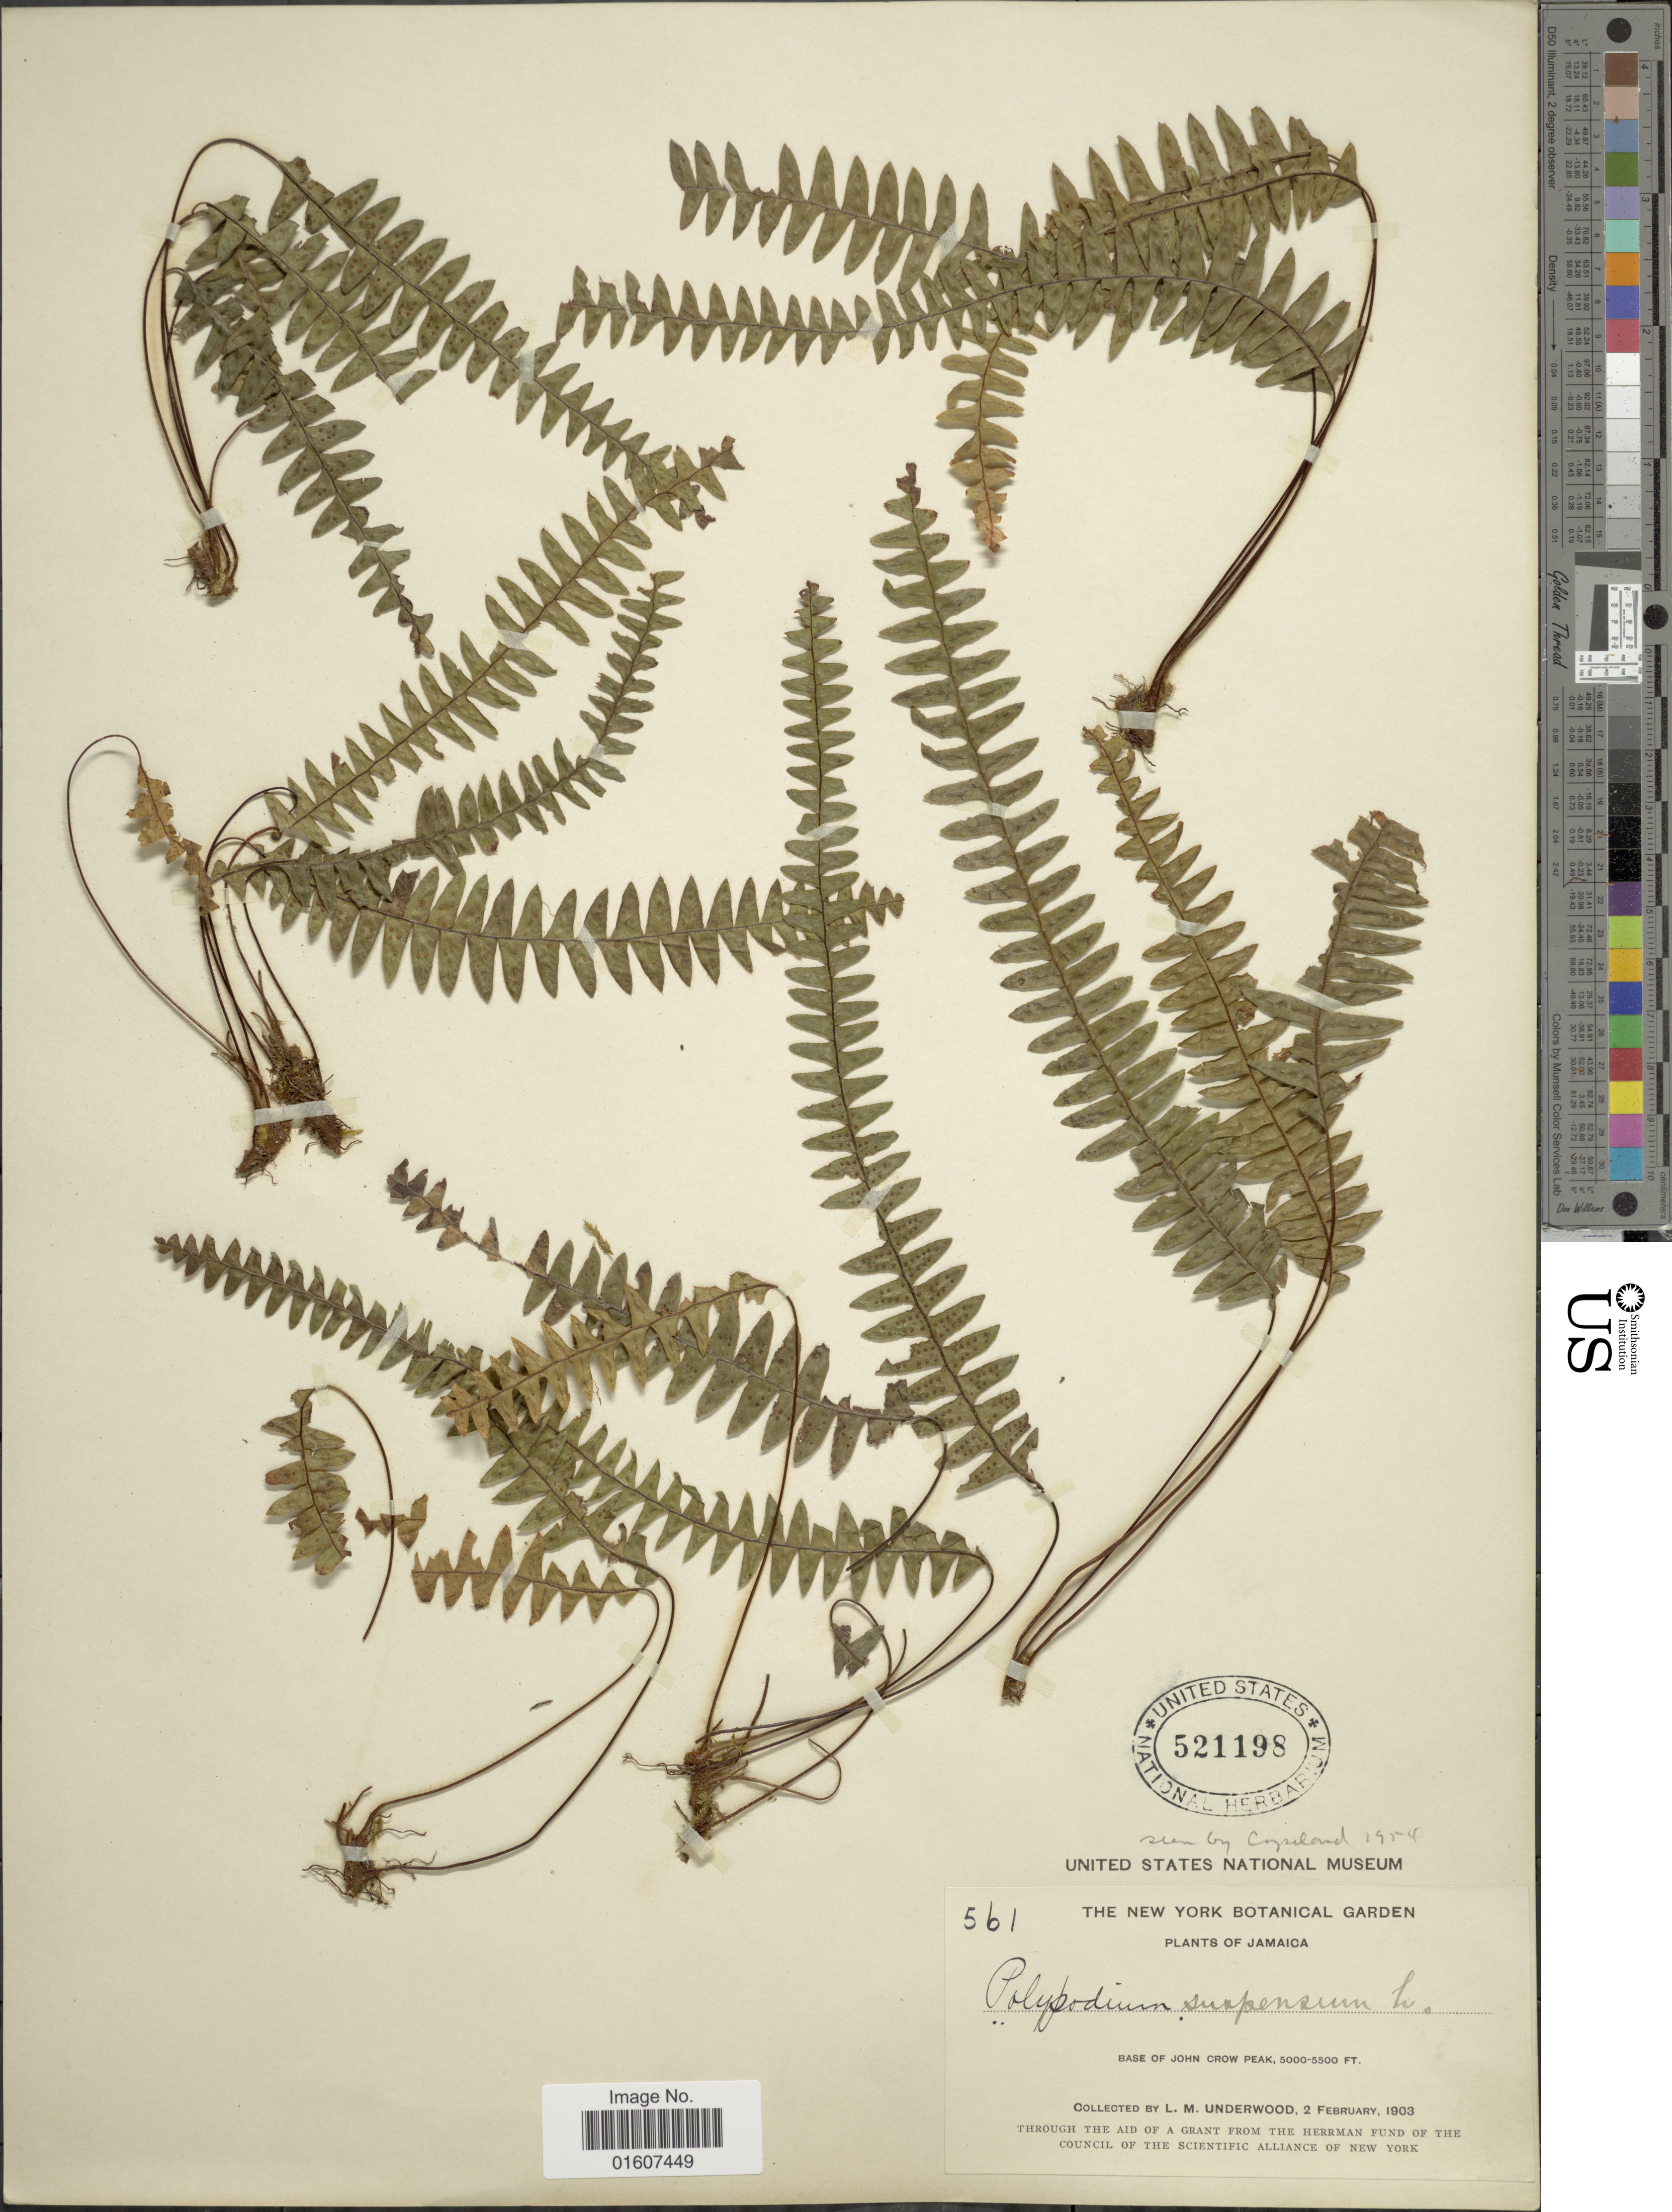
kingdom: Plantae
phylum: Tracheophyta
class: Polypodiopsida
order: Polypodiales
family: Polypodiaceae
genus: Terpsichore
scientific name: Terpsichore asplenifolia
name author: (L.) A.R. Sm.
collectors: L. M. Underwood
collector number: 561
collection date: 1903-02-02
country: Jamaica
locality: Base of John Crow Peak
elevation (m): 1524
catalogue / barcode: US 521198